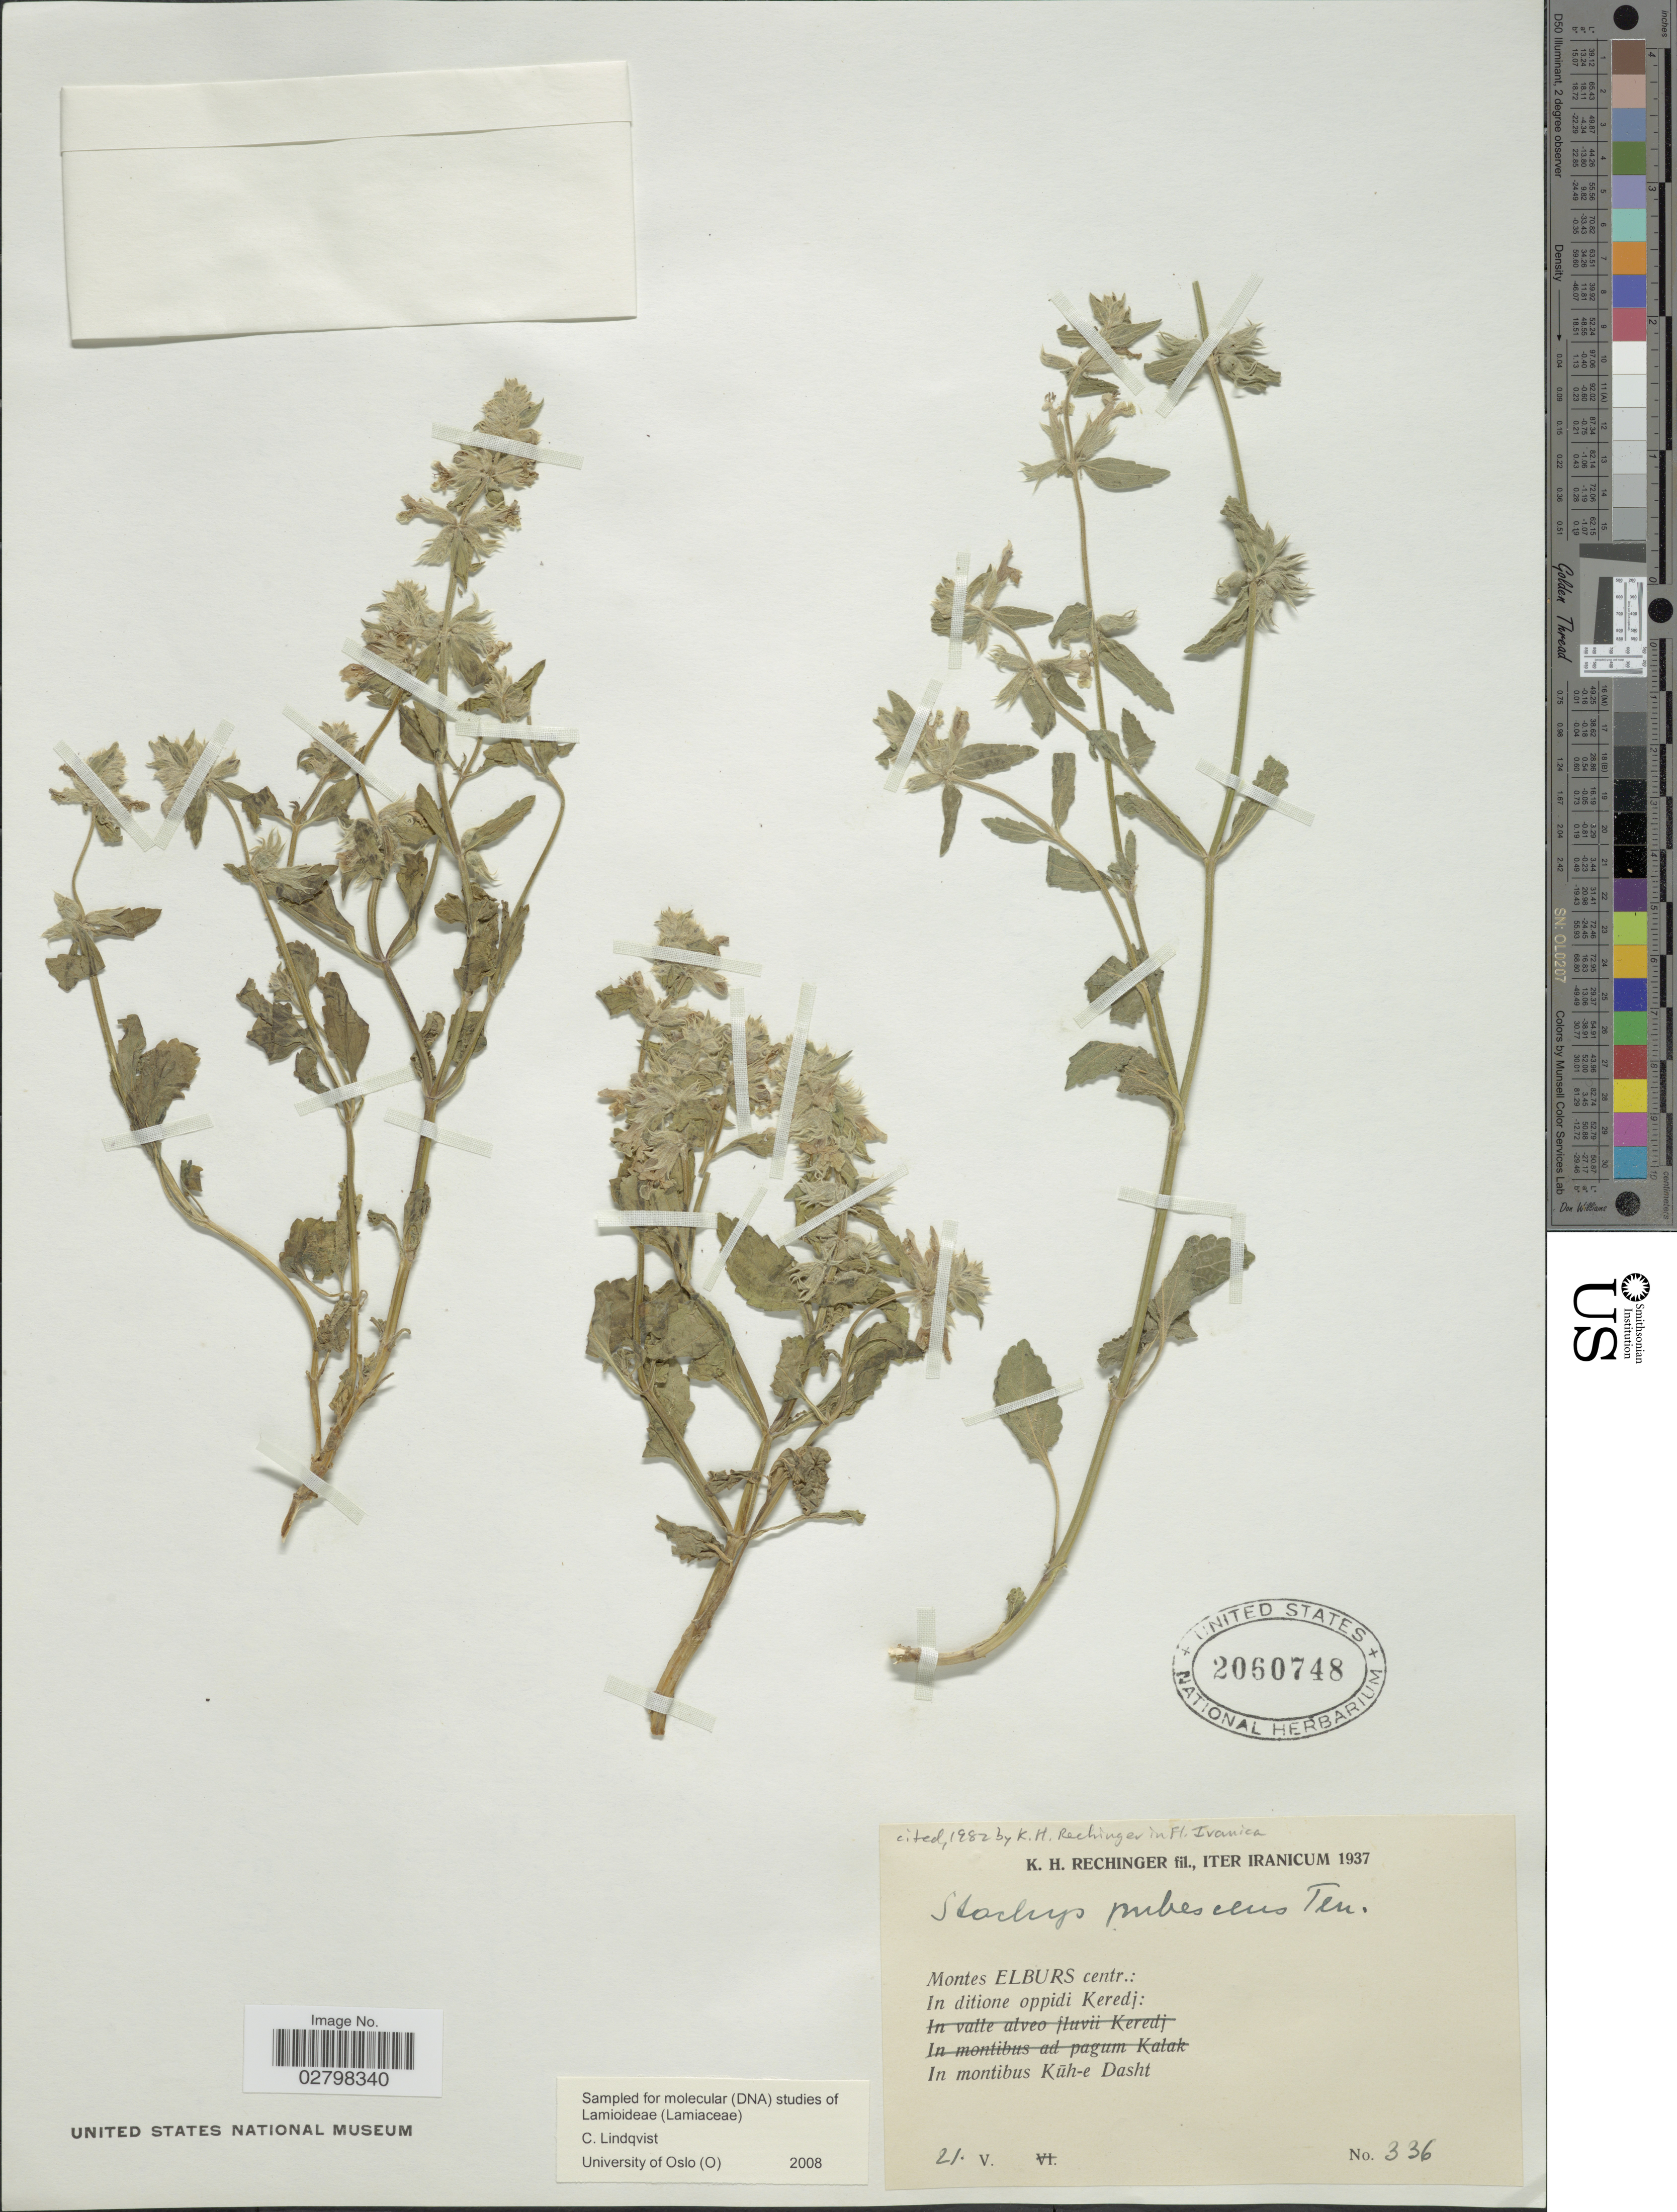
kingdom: Plantae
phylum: Tracheophyta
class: Magnoliopsida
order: Lamiales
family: Lamiaceae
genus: Stachys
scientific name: Stachys pubescens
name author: Ten.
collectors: K. H. Rechinger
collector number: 336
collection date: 1937-05-21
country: Iran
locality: Iter Iranicum. Montes Elburs centr.: In ditione oppidi Keredj: In montibus Küh-e Dasht.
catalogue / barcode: US 2060748